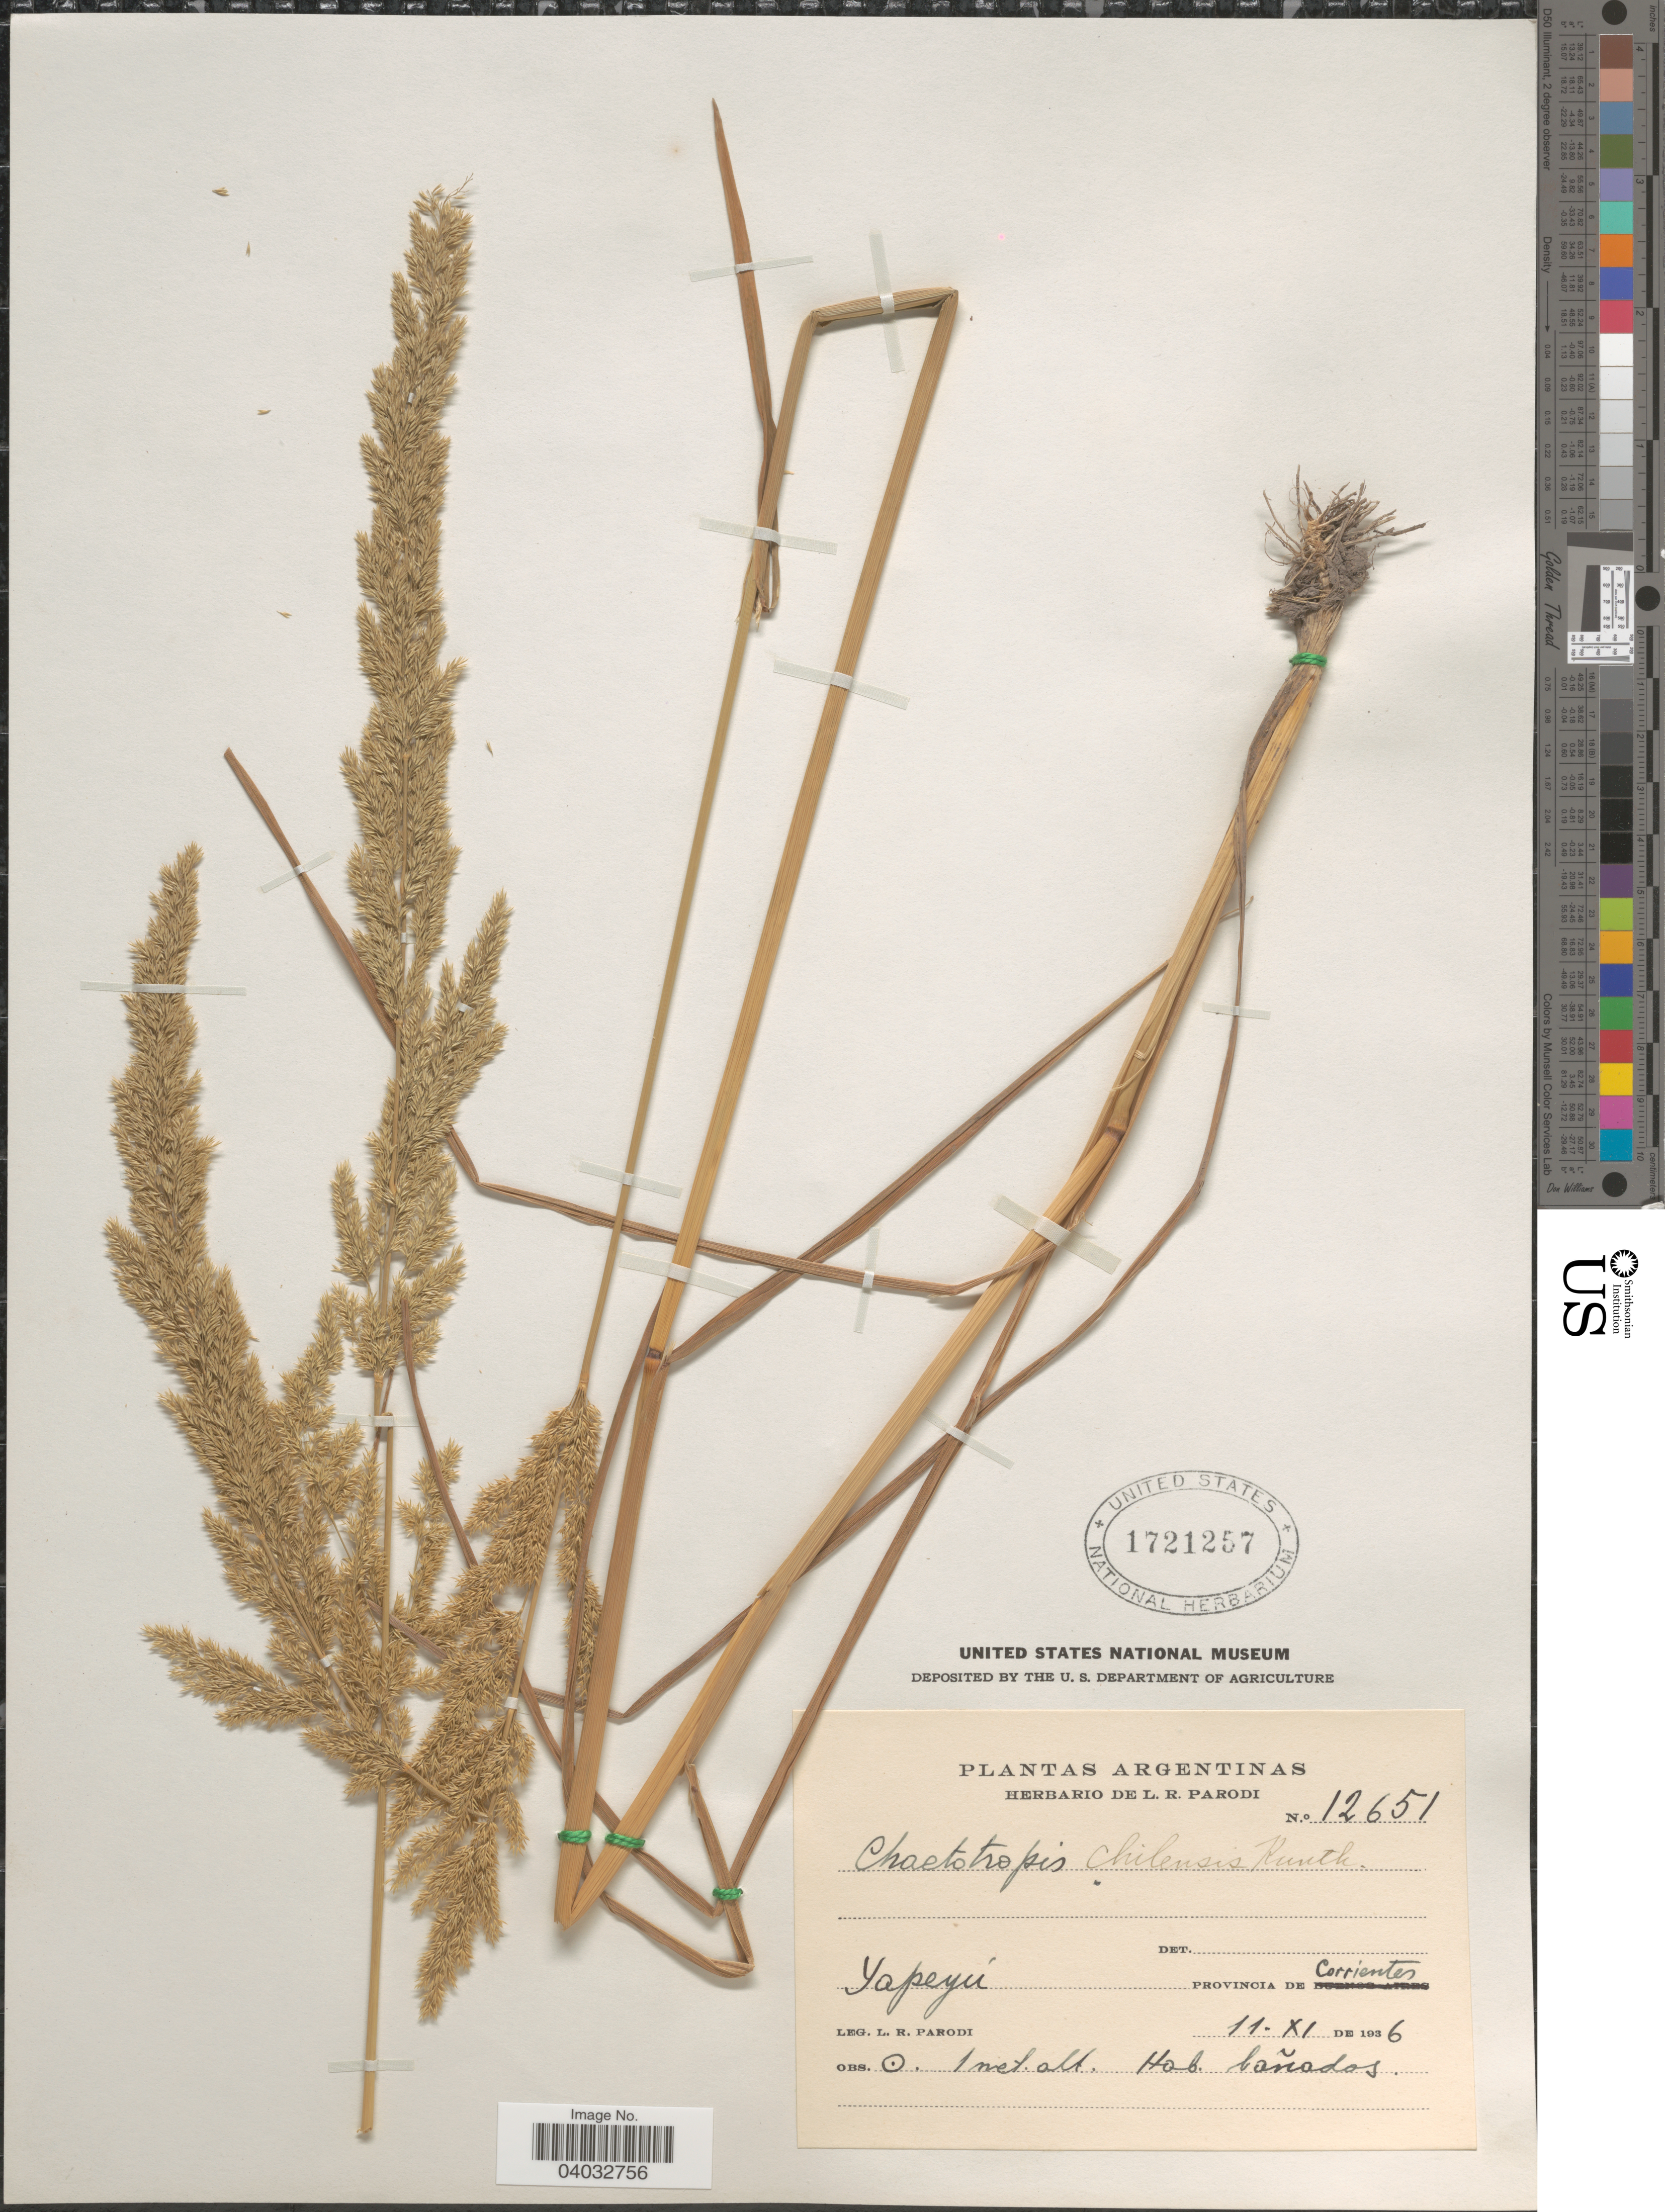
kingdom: Plantae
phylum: Tracheophyta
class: Liliopsida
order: Poales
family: Poaceae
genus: Chaetotropis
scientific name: Chaetotropis chiliensis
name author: Kunth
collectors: L. R. Parodi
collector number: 12651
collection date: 1936-11-11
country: Argentina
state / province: Corrientes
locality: Yapeyú.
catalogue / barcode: US 1721257